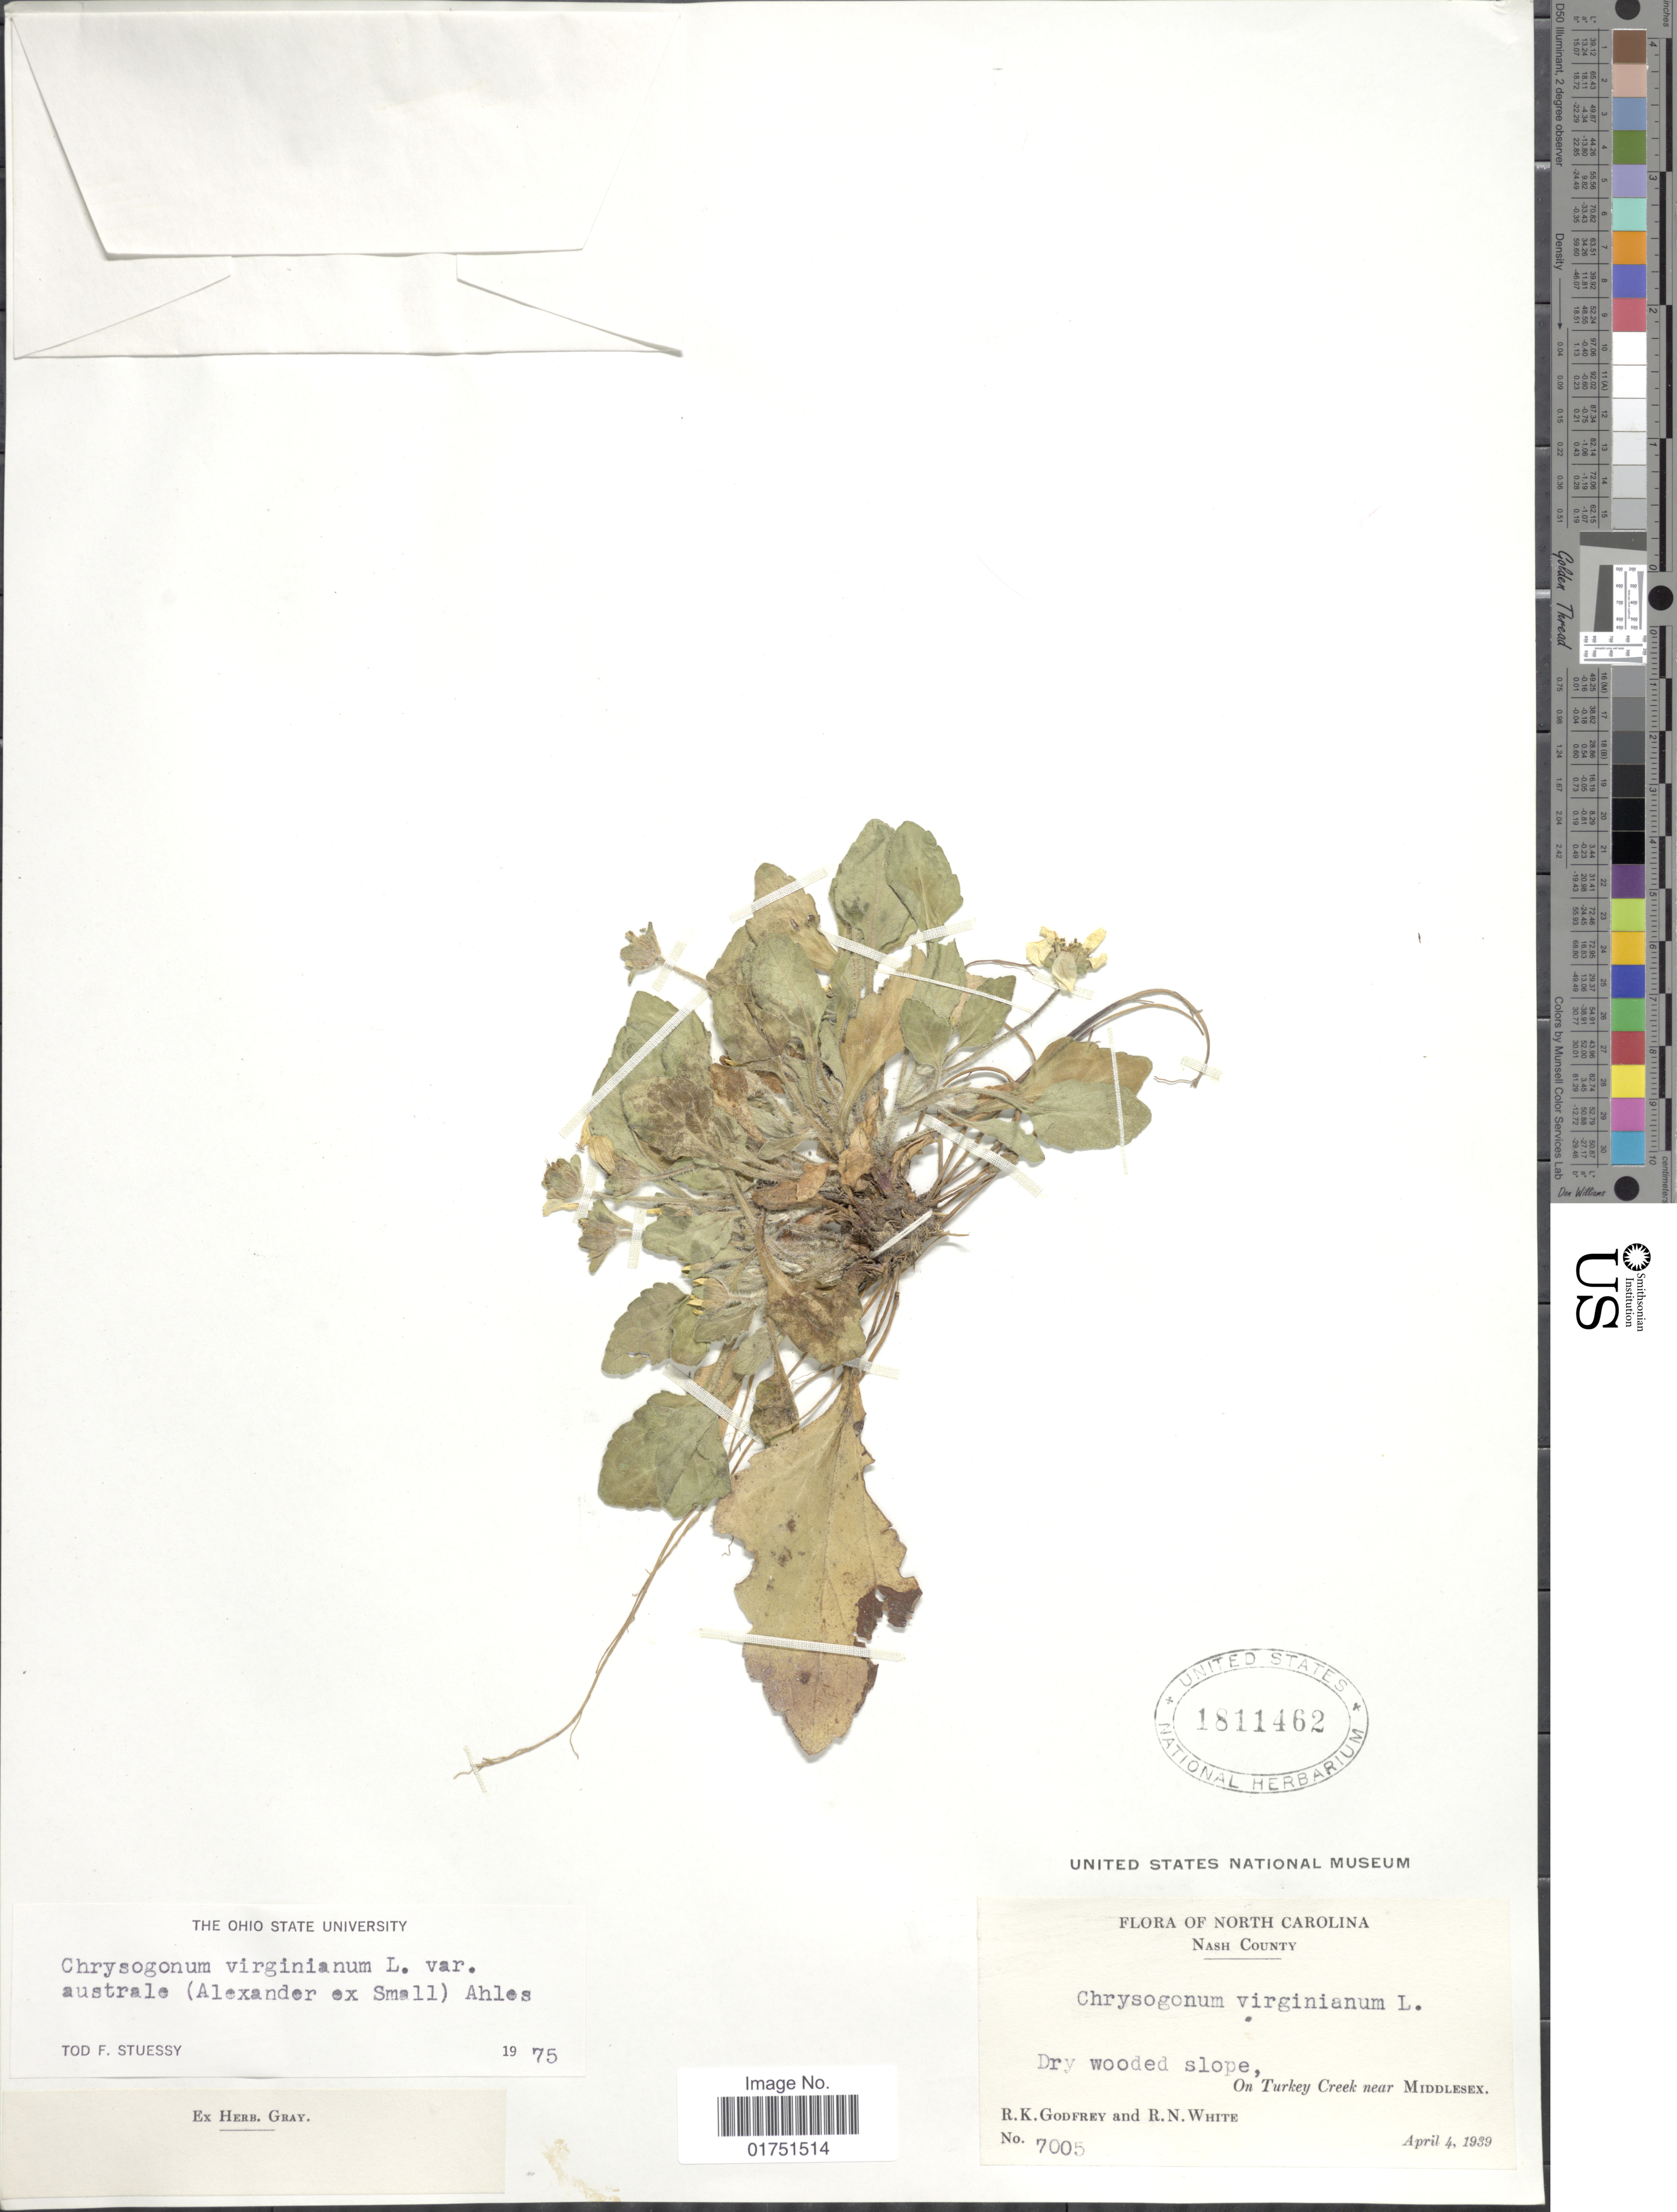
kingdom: Plantae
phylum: Tracheophyta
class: Magnoliopsida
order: Asterales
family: Asteraceae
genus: Chrysogonum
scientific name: Chrysogonum virginianum var. australe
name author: (Alexander ex Small) Ahles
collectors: R. K. Godfrey & R. N. White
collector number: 7005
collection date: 1939-04-04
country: United States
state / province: North Carolina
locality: Nash County. Dry wooded slope, On Turkey Creek near Middlesex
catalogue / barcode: US 1811462